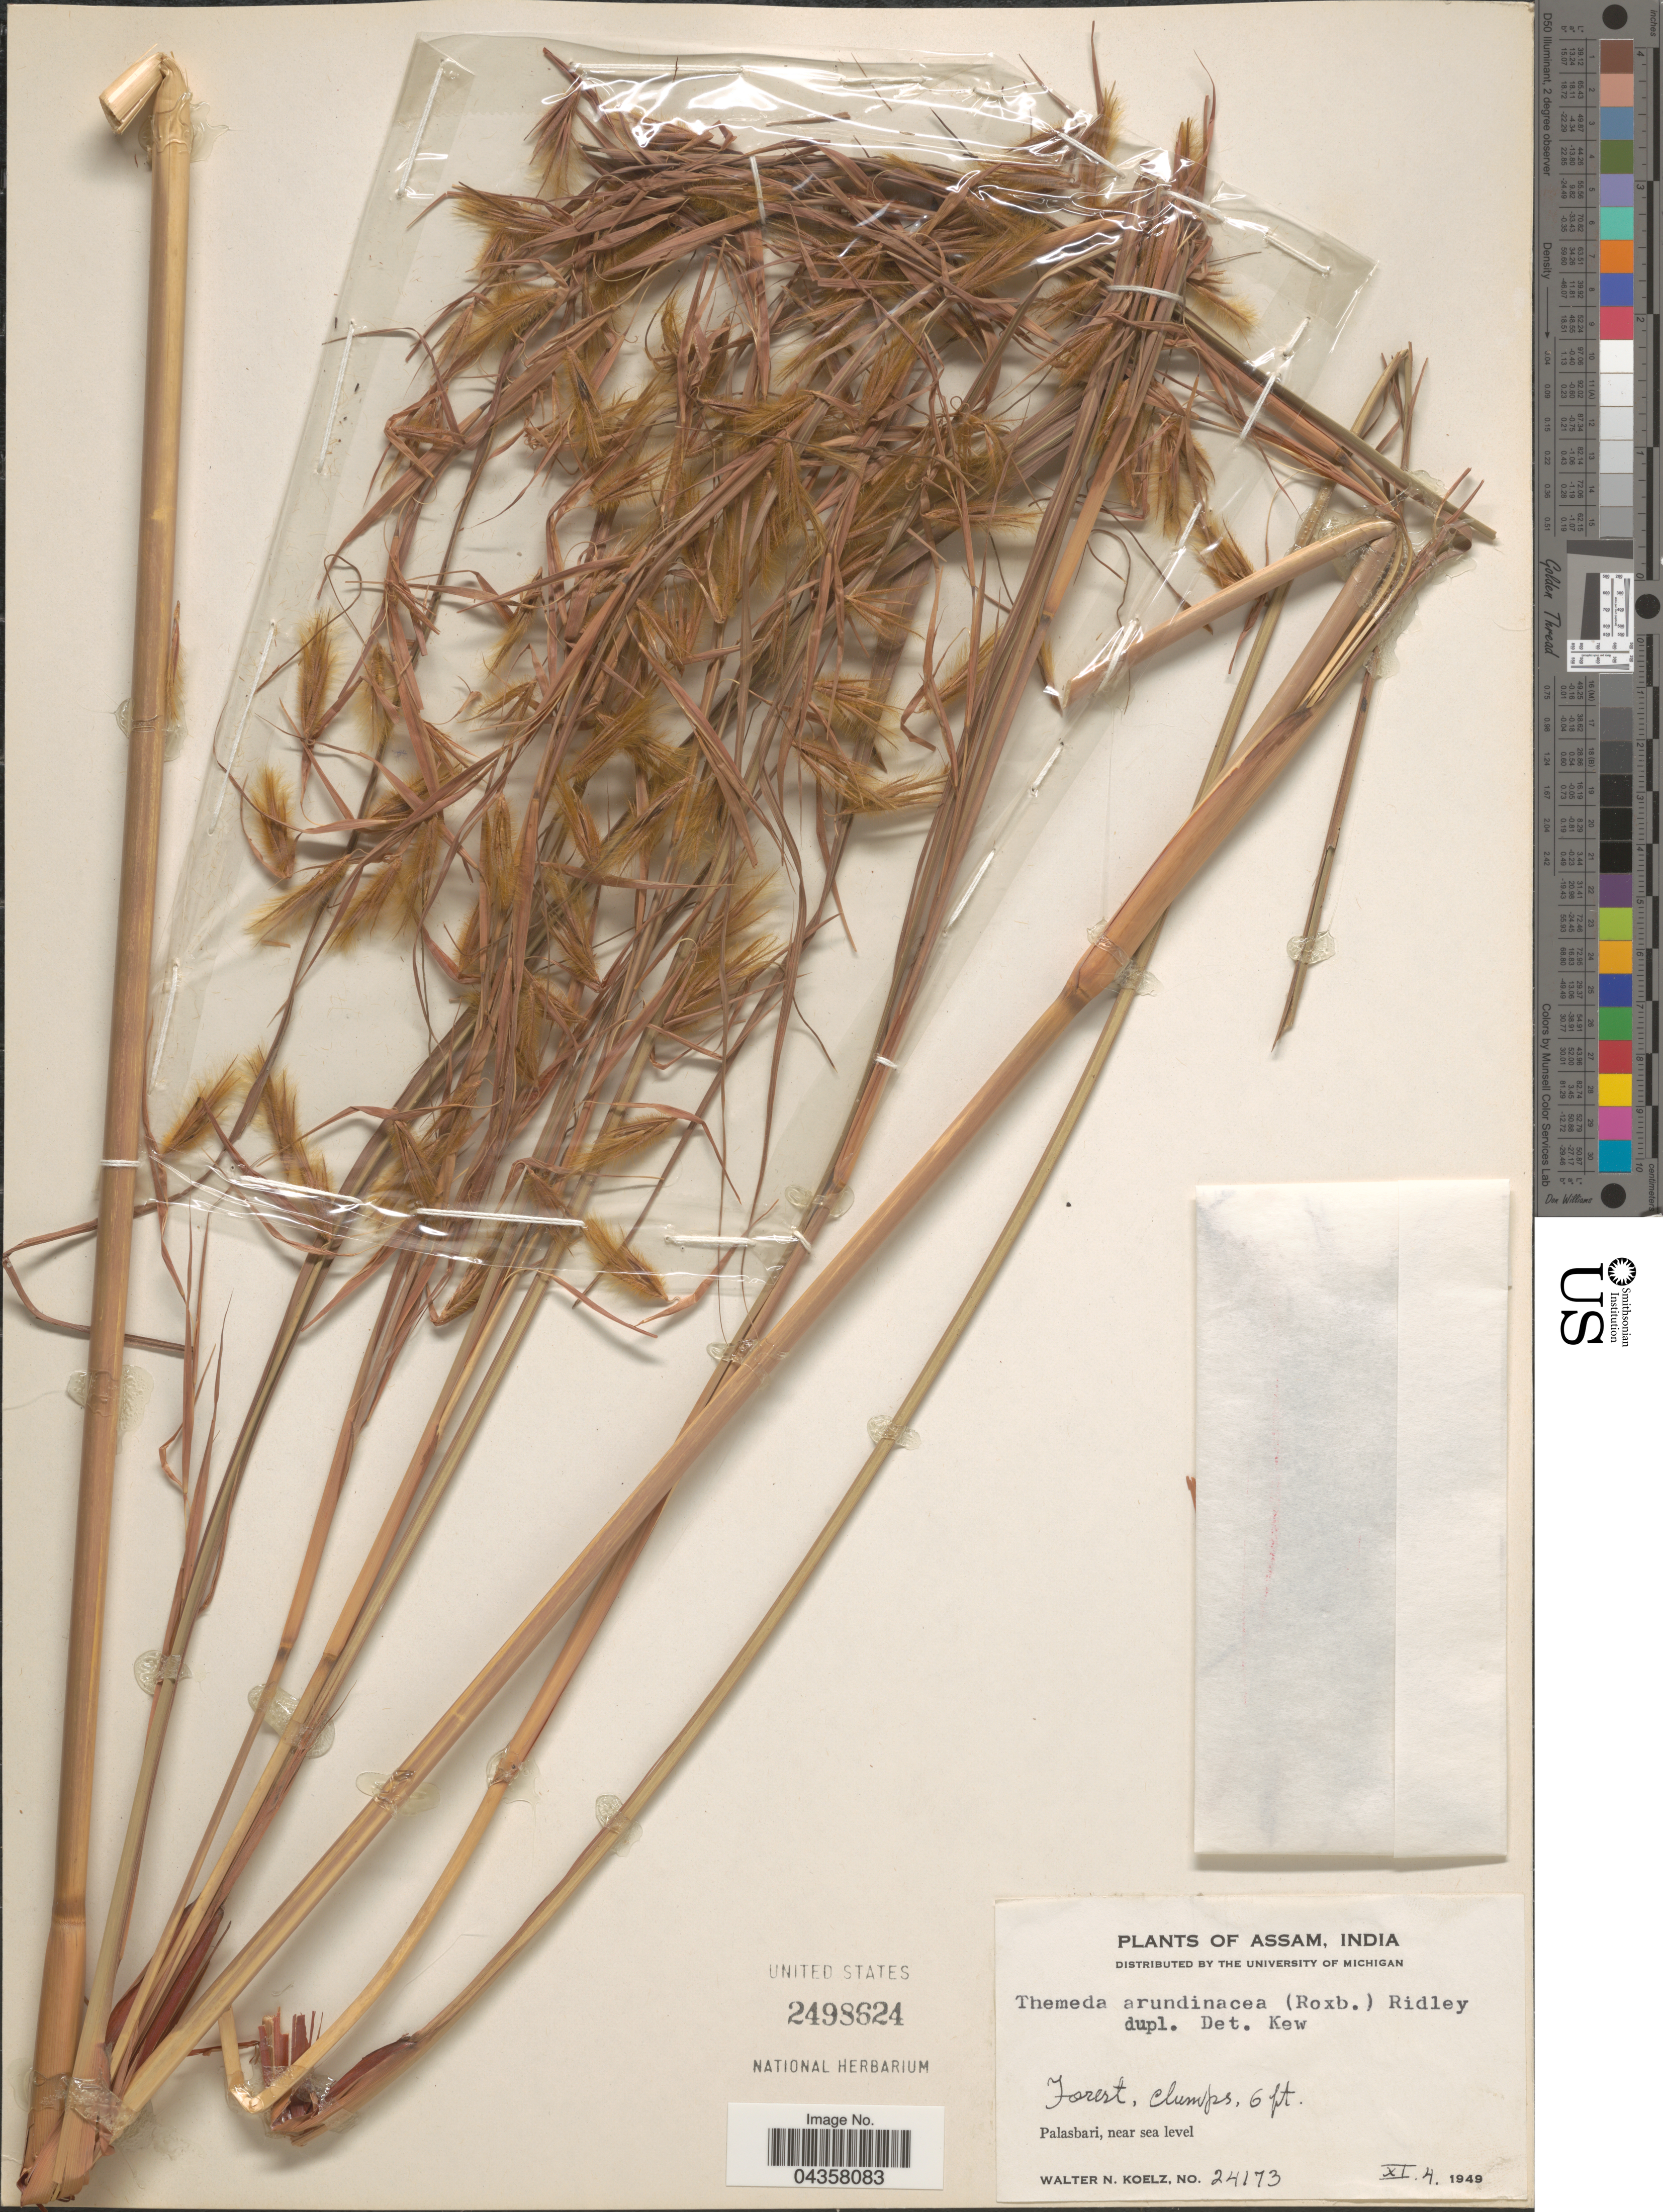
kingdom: Plantae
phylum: Tracheophyta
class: Liliopsida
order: Poales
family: Poaceae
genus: Themeda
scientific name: Themeda arundinacea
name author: (Roxb.) Ridl.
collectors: W. N. Koelz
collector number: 24173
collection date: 1949-11-04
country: India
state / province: Assam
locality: Palasbari.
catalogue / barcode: US 2498624